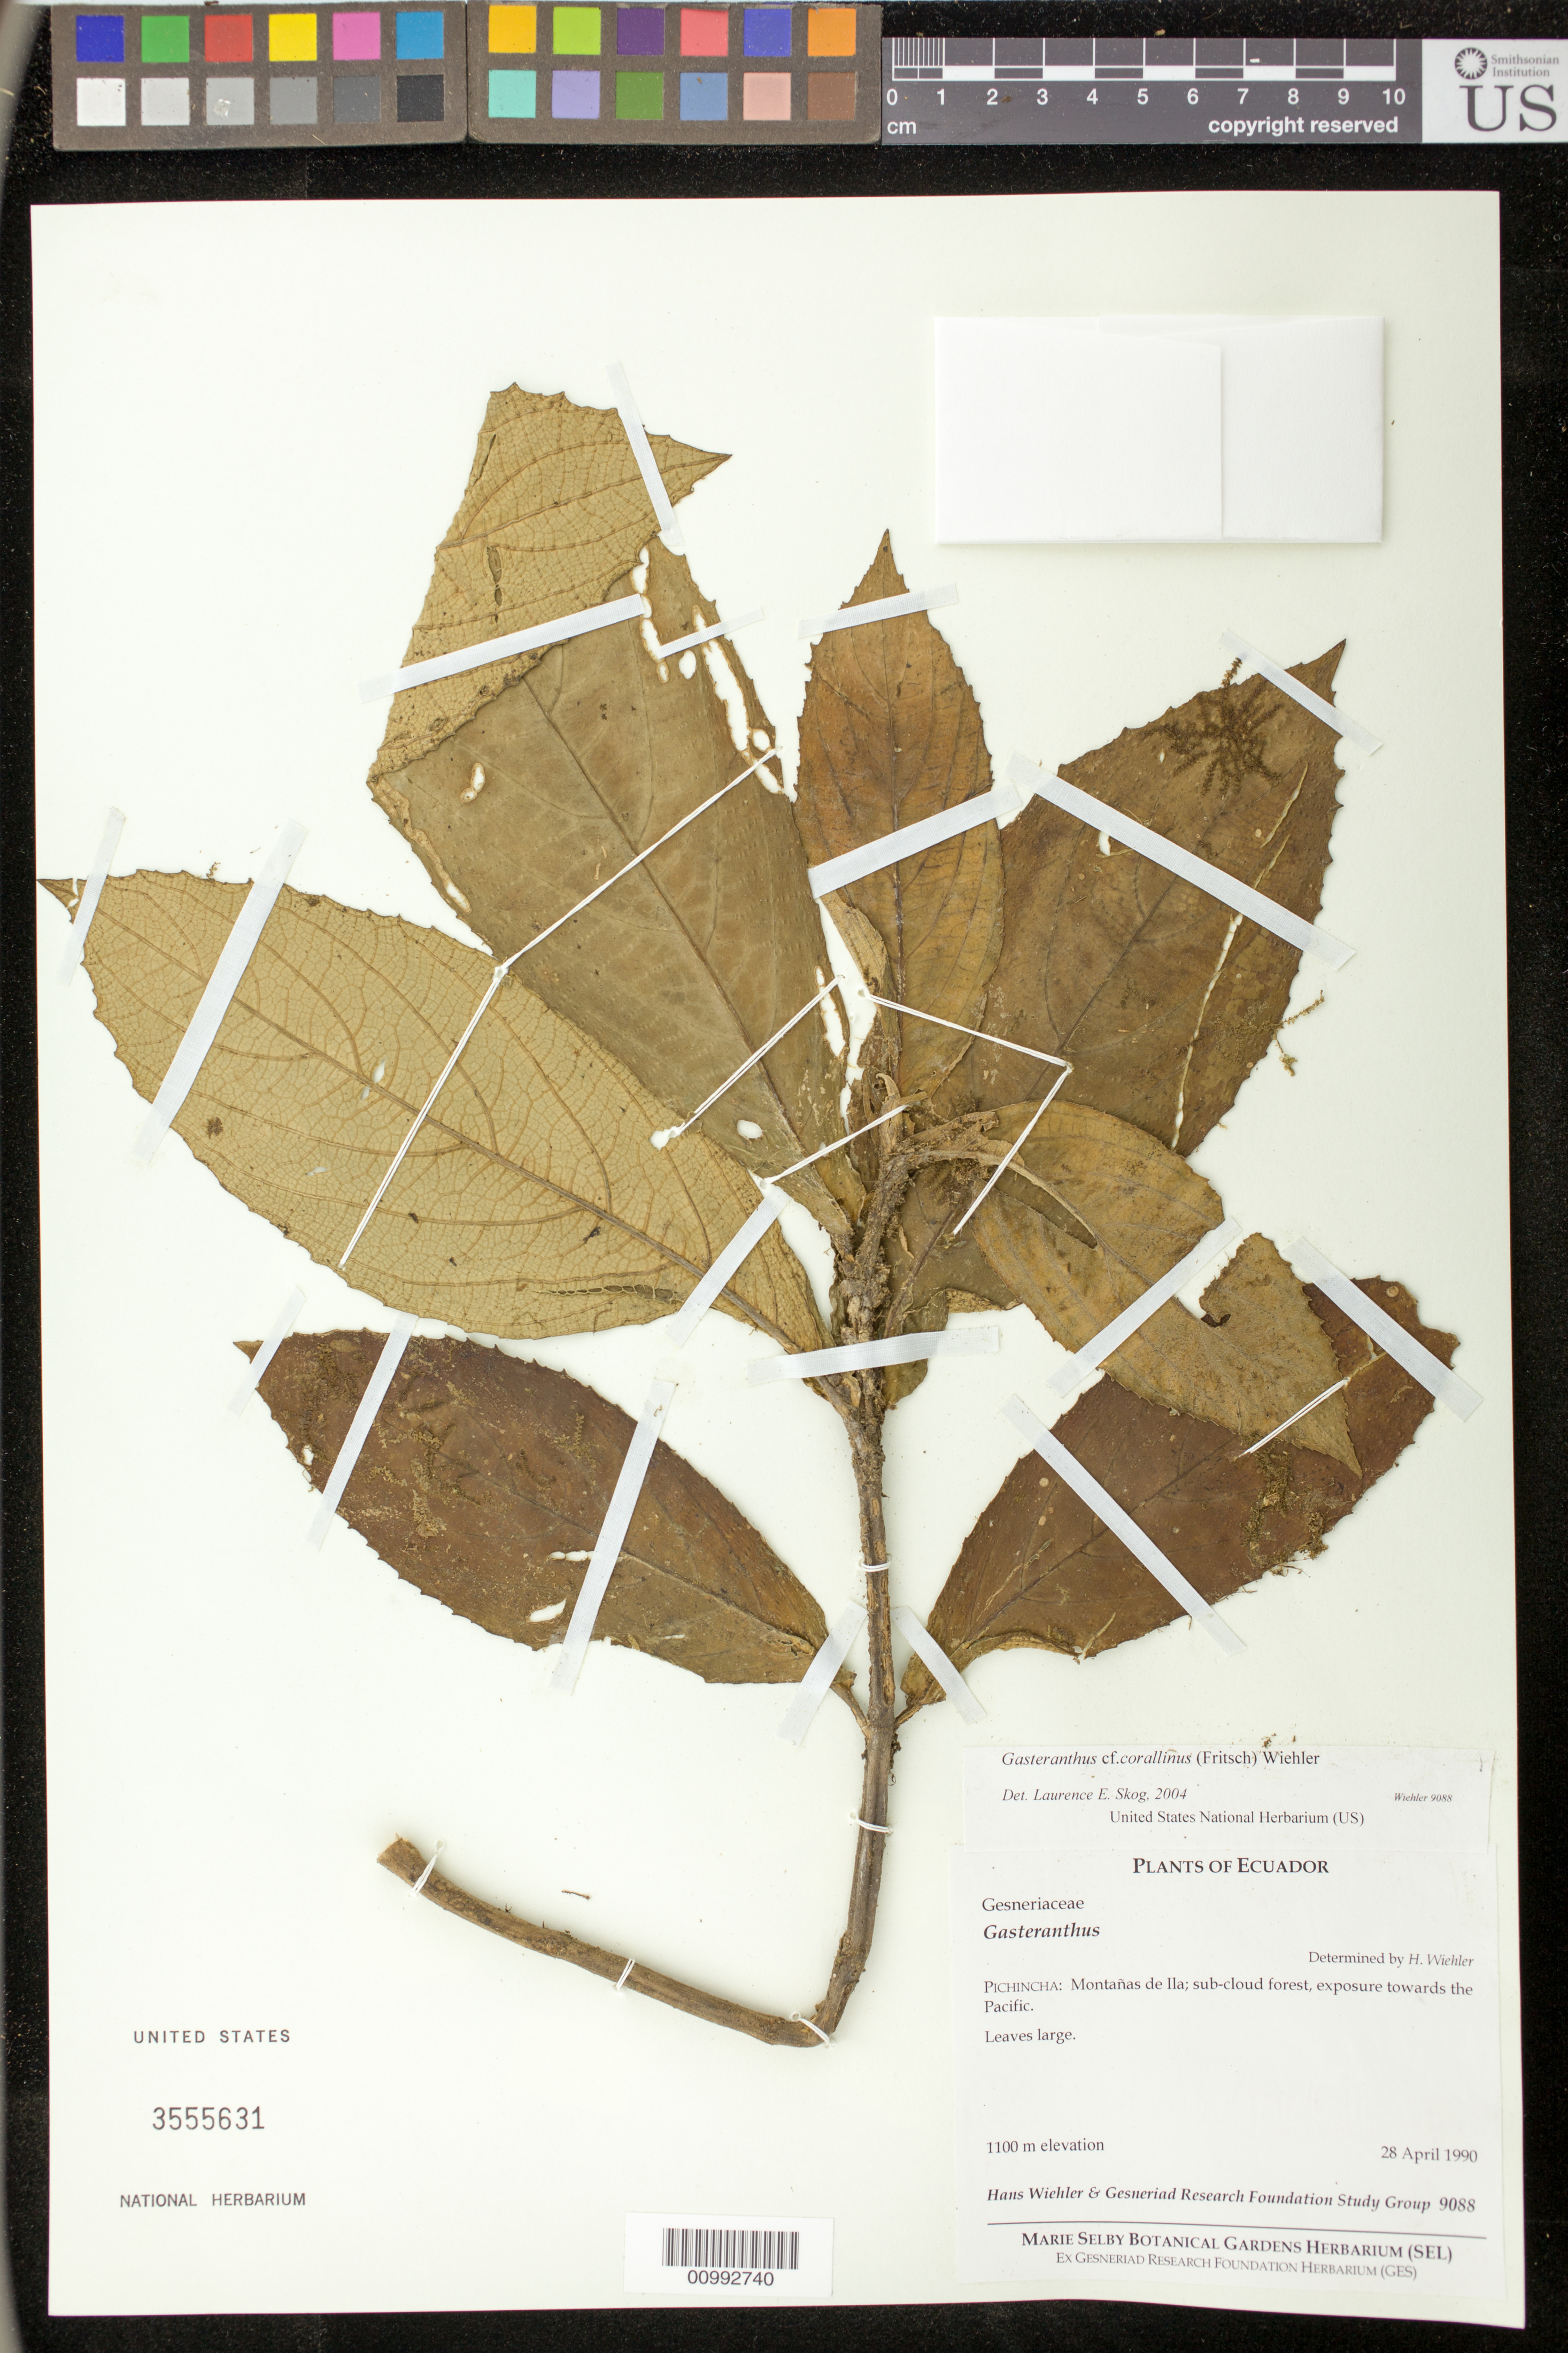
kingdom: Plantae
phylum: Tracheophyta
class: Magnoliopsida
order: Lamiales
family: Gesneriaceae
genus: Gasteranthus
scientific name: Gasteranthus corallinus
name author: (Fritsch) Wiehler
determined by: Skog, Laurence E.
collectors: H. J. Wiehler & GRF Study Group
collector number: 9088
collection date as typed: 28 Apr 1990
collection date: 1990-04-28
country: Ecuador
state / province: Pichincha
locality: Pichincha: Montañas de Ila; sub-cloud forest, exposure towards the Pacific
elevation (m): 1100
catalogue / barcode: US 3555631